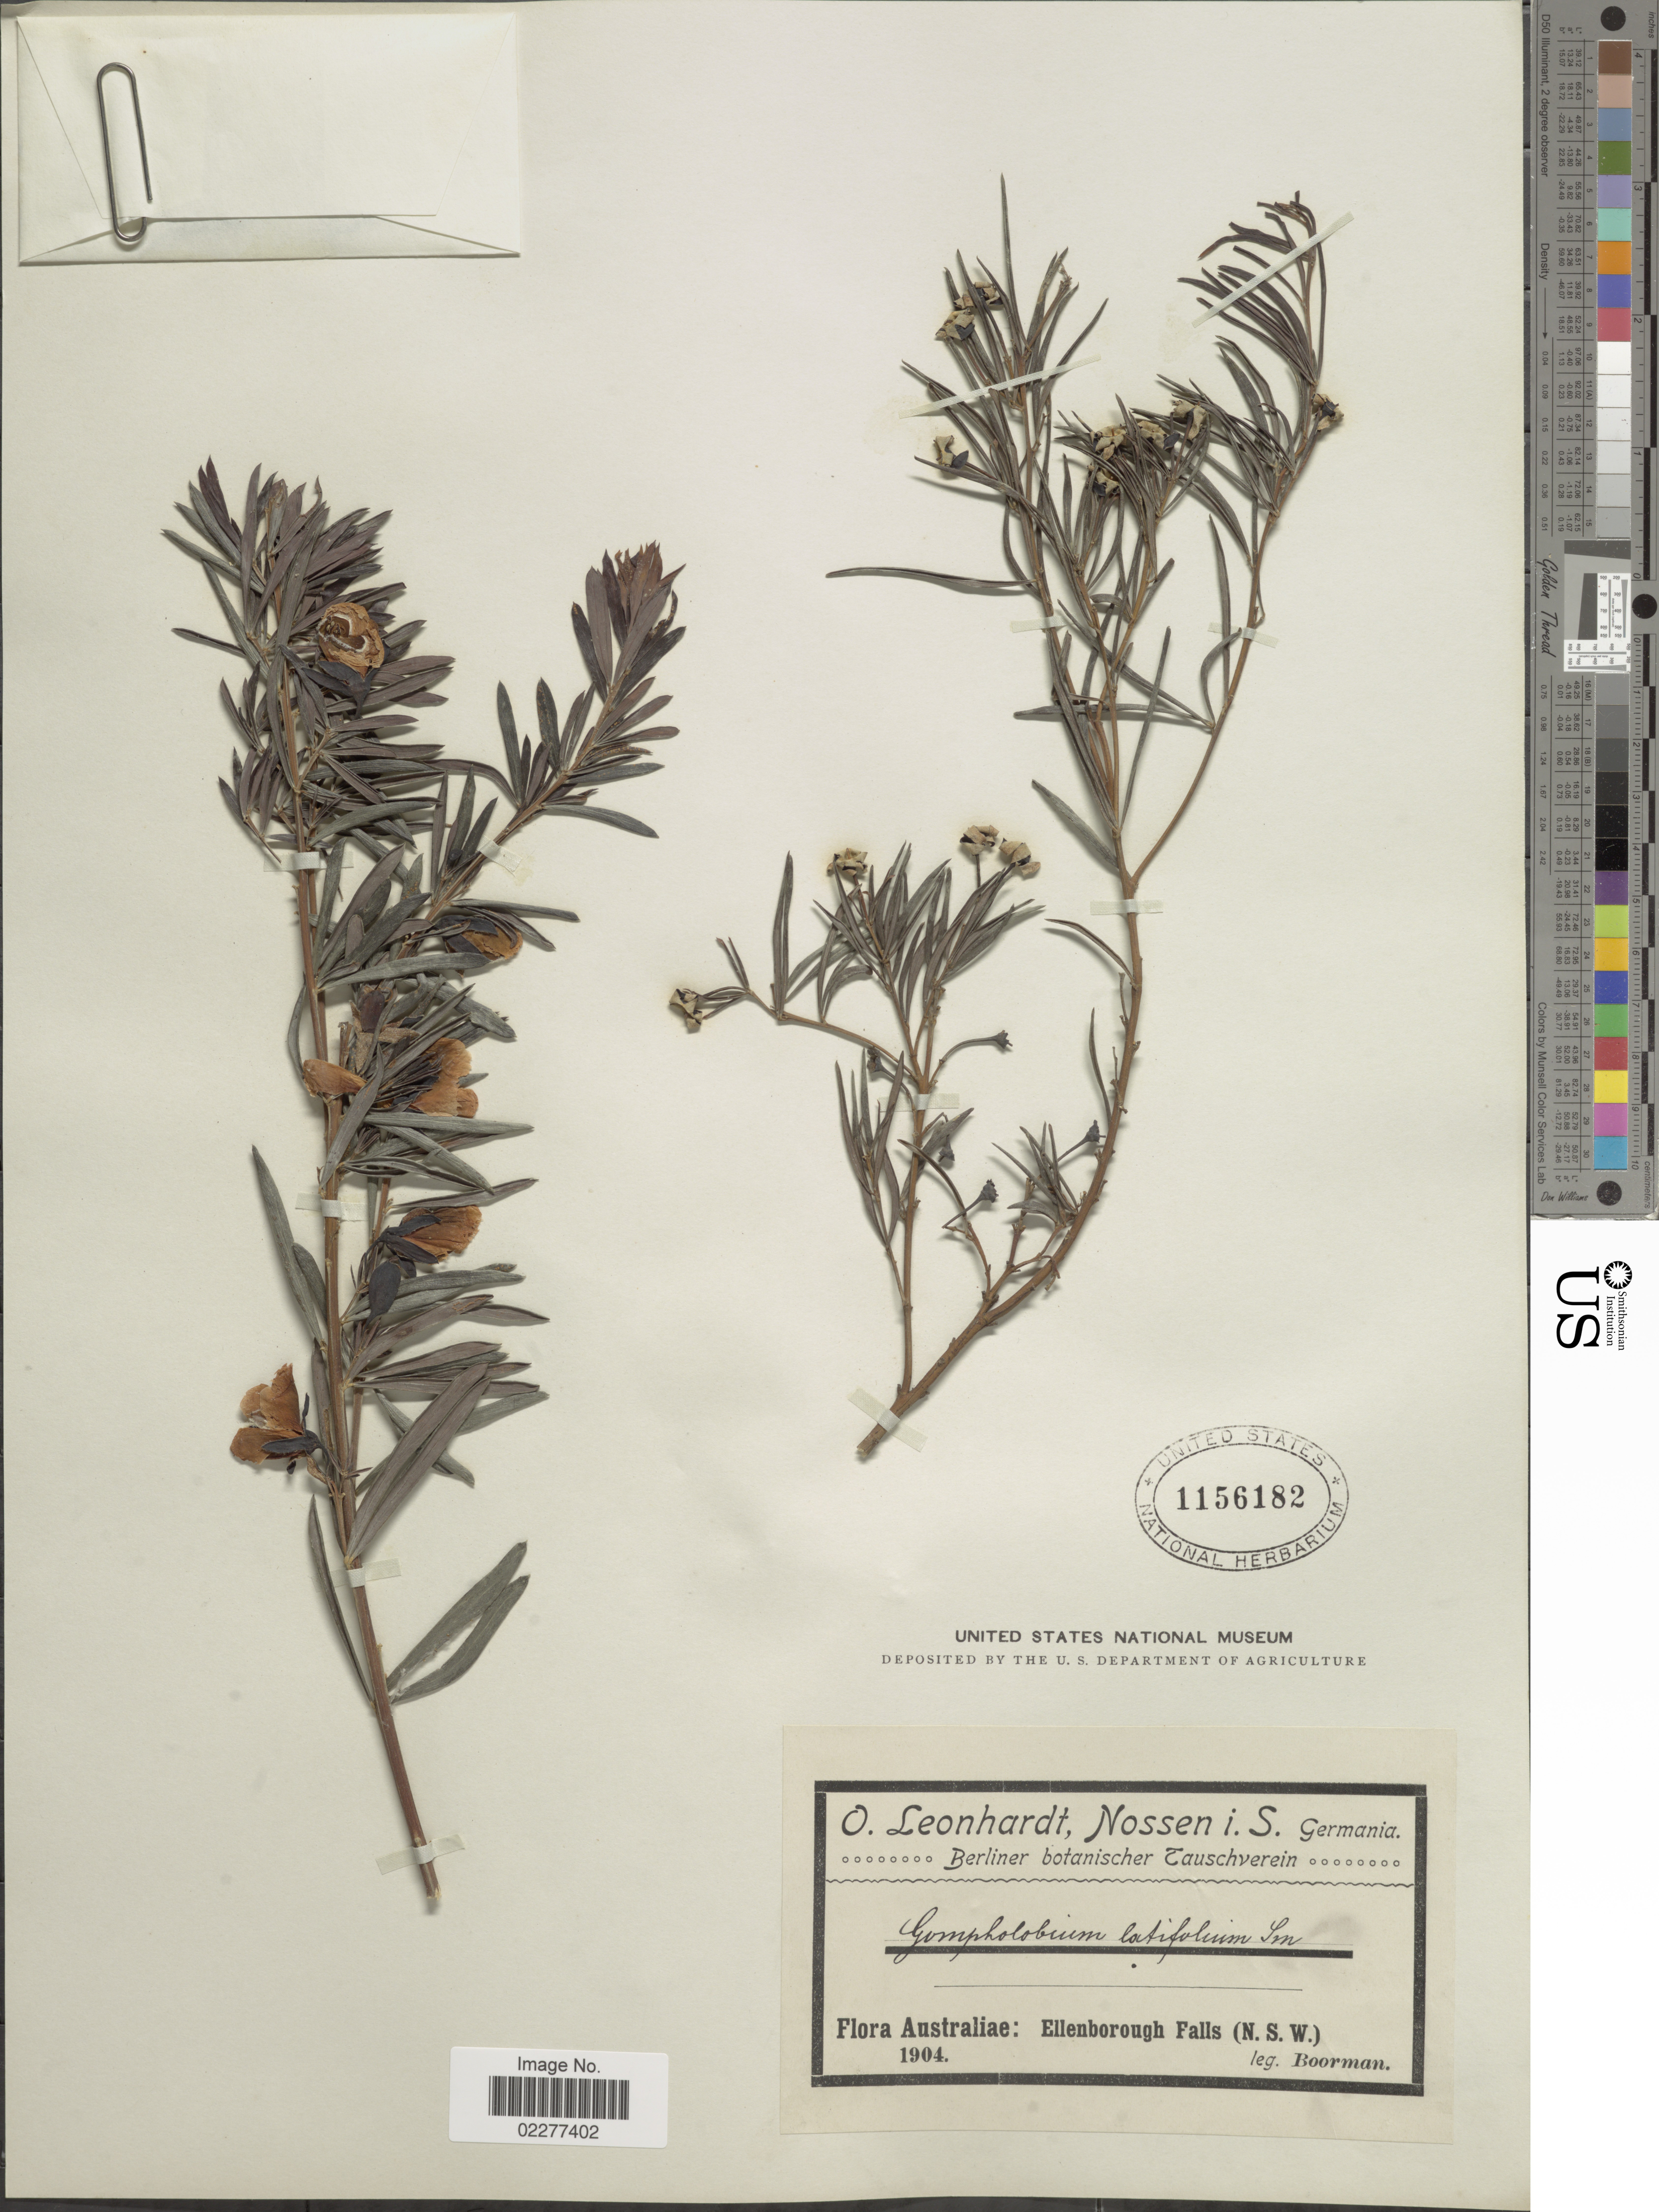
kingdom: Plantae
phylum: Tracheophyta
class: Magnoliopsida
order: Fabales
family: Fabaceae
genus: Gompholobium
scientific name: Gompholobium latifolium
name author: Sm.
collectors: -. Boorman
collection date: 1904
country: Australia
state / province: New South Wales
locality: Ellenborough Falls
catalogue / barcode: US 1156182